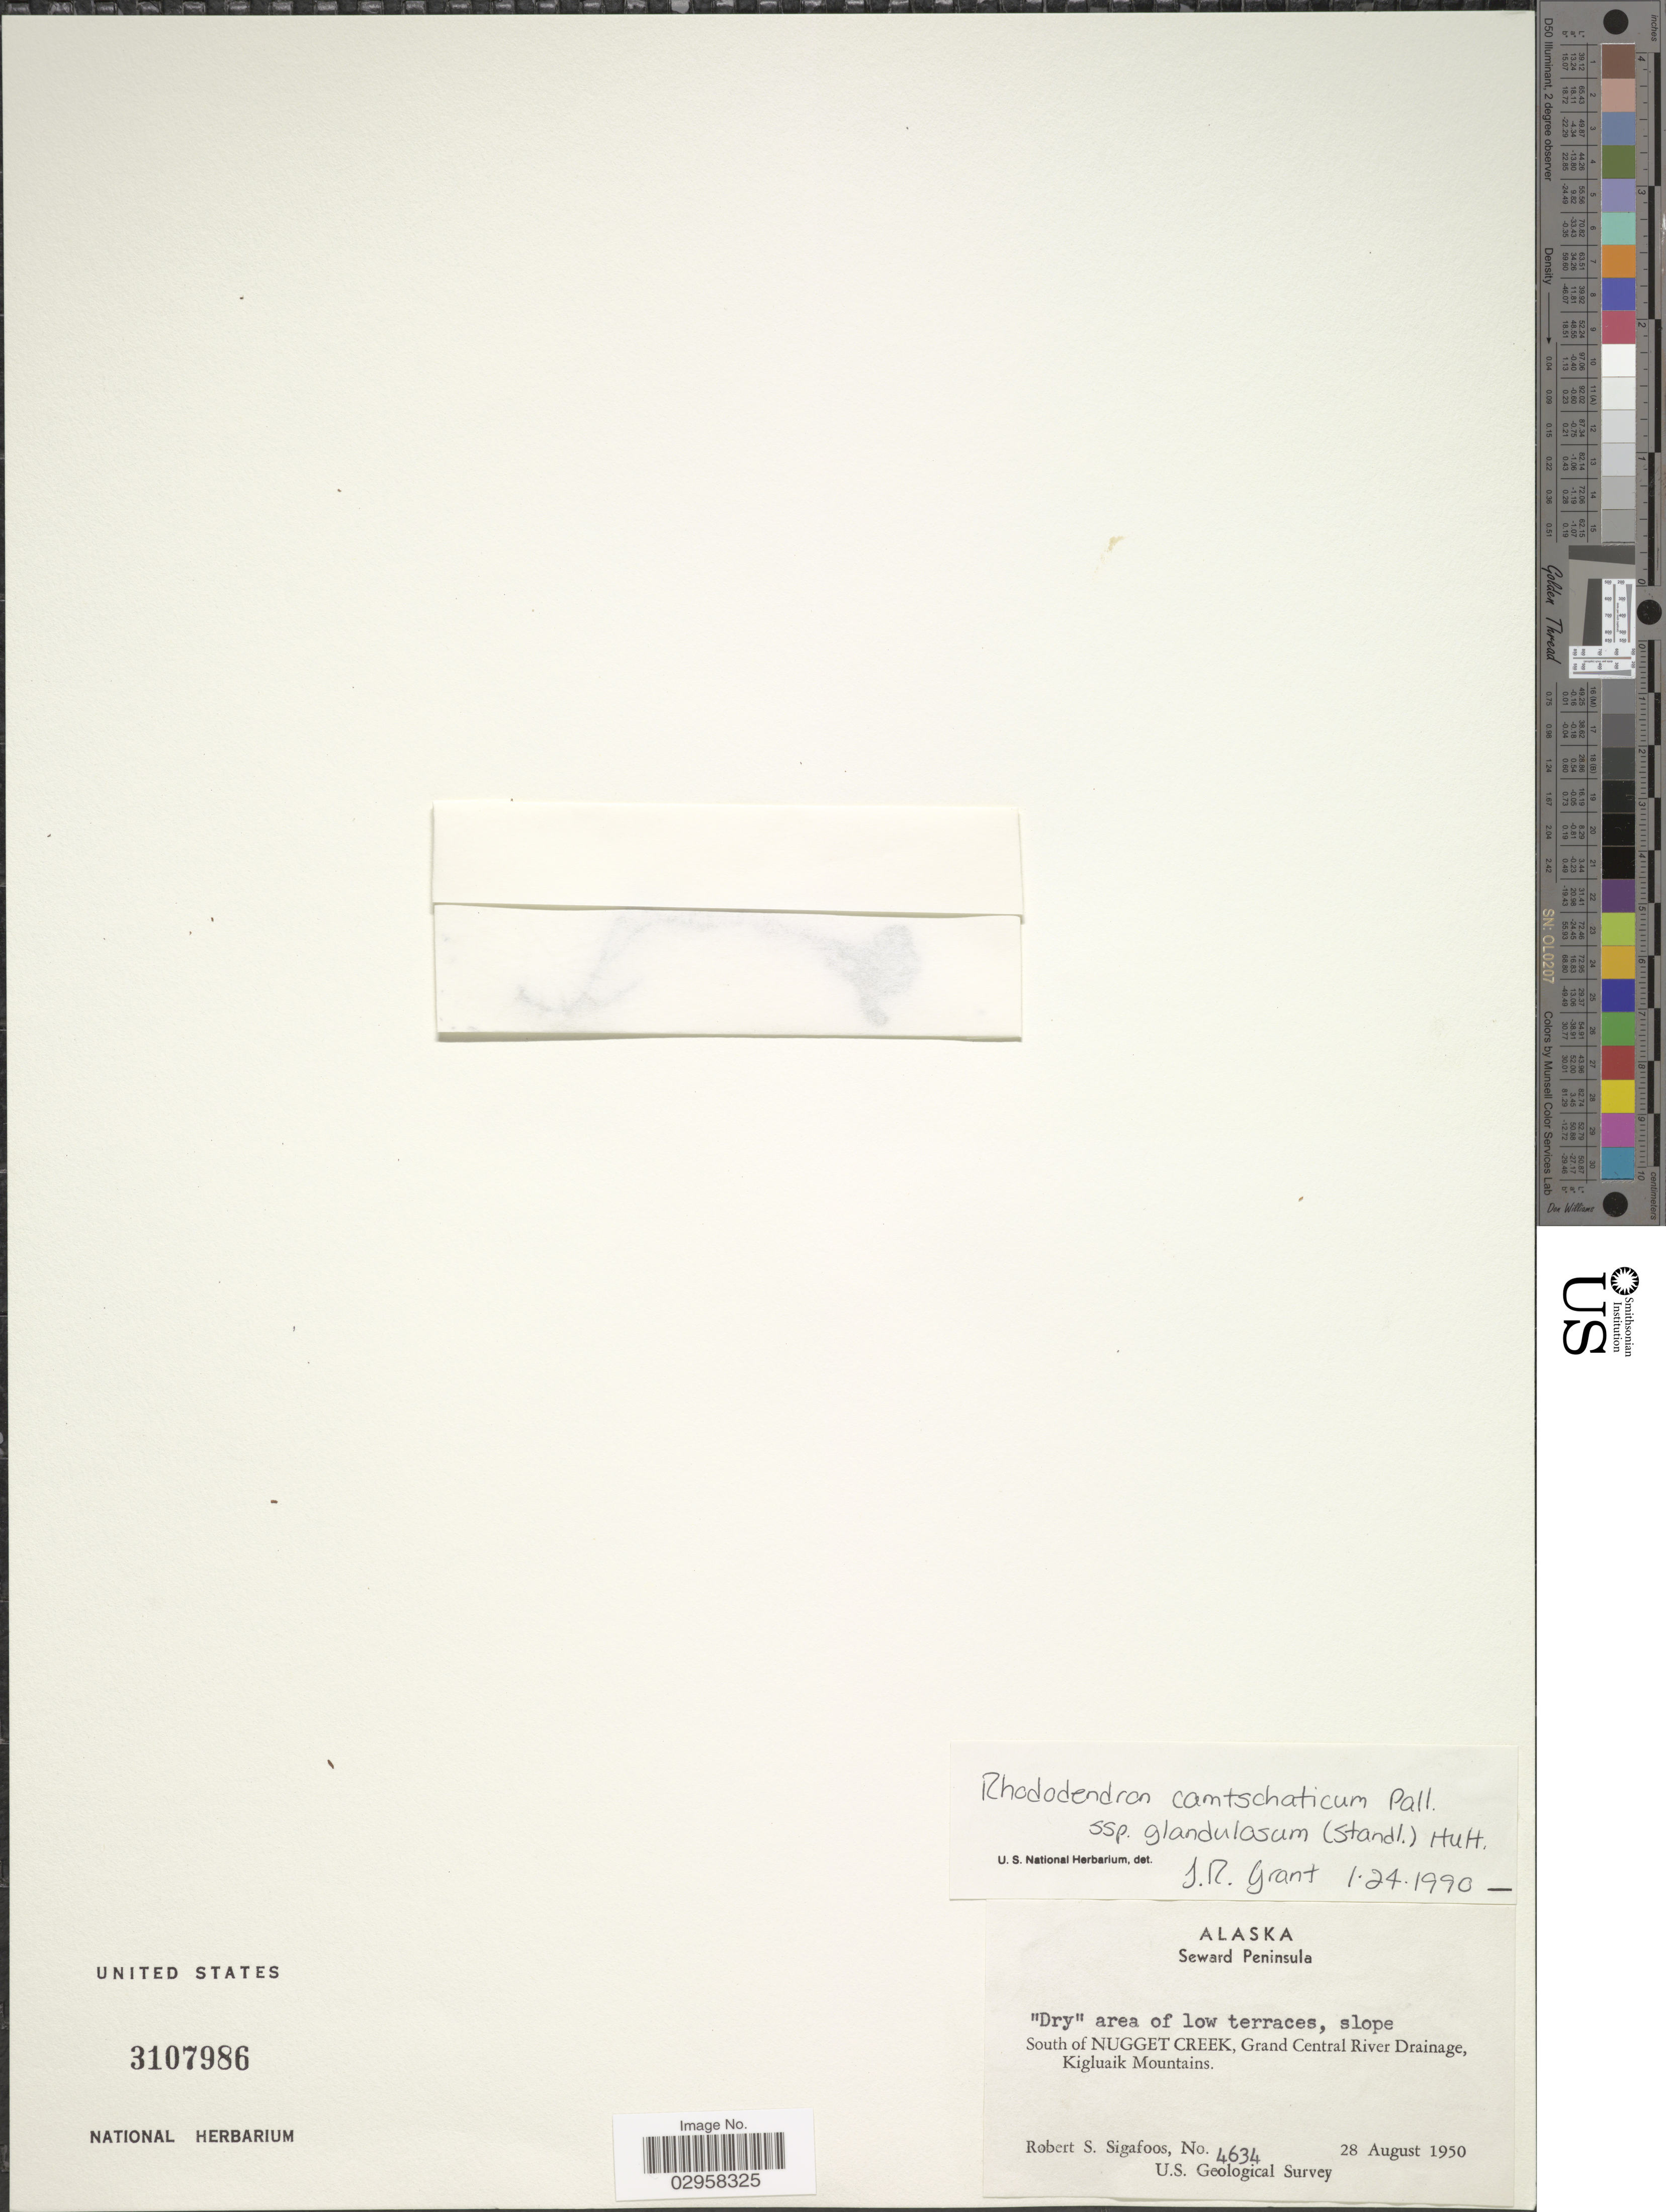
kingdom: Plantae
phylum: Tracheophyta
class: Magnoliopsida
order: Ericales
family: Ericaceae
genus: Rhododendron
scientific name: Rhododendron kamtschaticum subsp. glandulosum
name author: (Standl. ex Small) Hultén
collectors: R. Sigafoos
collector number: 4634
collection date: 1950-08-28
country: United States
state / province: Alaska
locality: Seward Peninsula. South of Nugget Creek, Grand Central River Drainage, Kigluaik Mountains.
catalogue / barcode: US 3107986